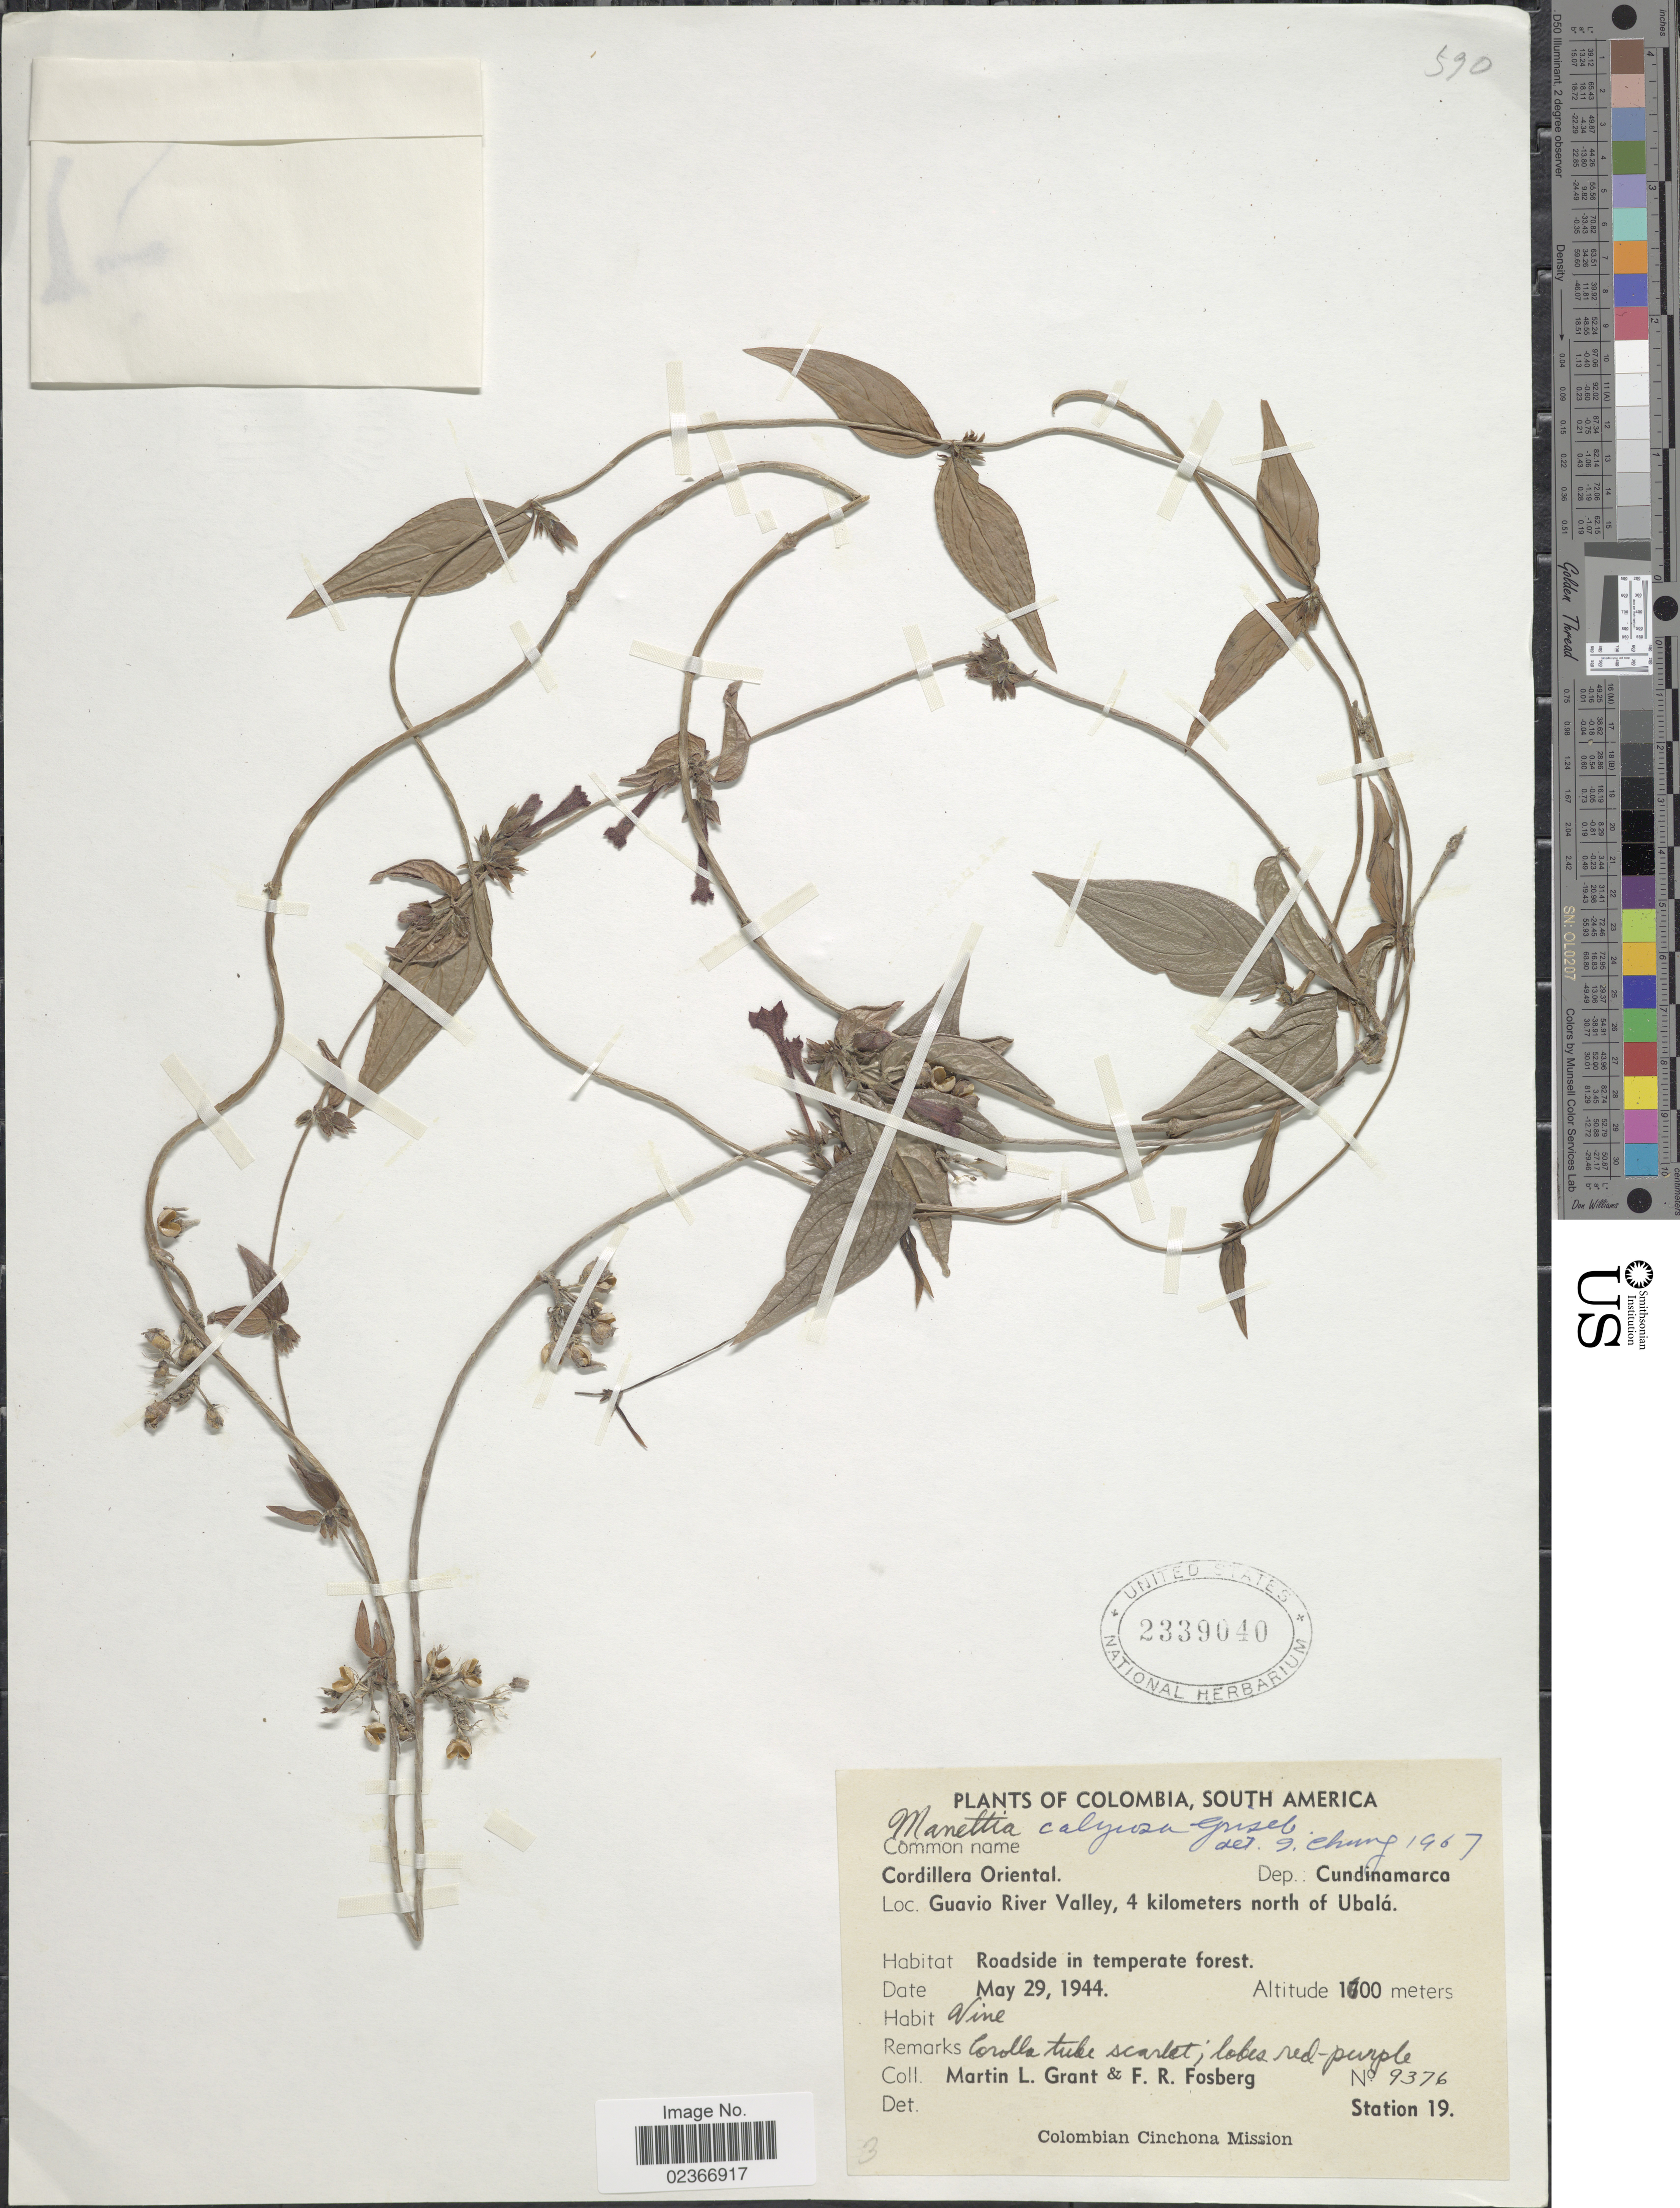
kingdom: Plantae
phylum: Tracheophyta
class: Magnoliopsida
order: Gentianales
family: Rubiaceae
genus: Manettia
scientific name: Manettia calycosa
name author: Griseb.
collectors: M. L. Grant & F. R. Fosberg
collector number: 9376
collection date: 1944-05-29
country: Colombia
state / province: Cundinamarca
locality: Cordillera Oriental. Dep.: Cundinamarca, Guavio River Valley, 4 kilometers north of Ubala.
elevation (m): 1600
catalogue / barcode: US 2339040